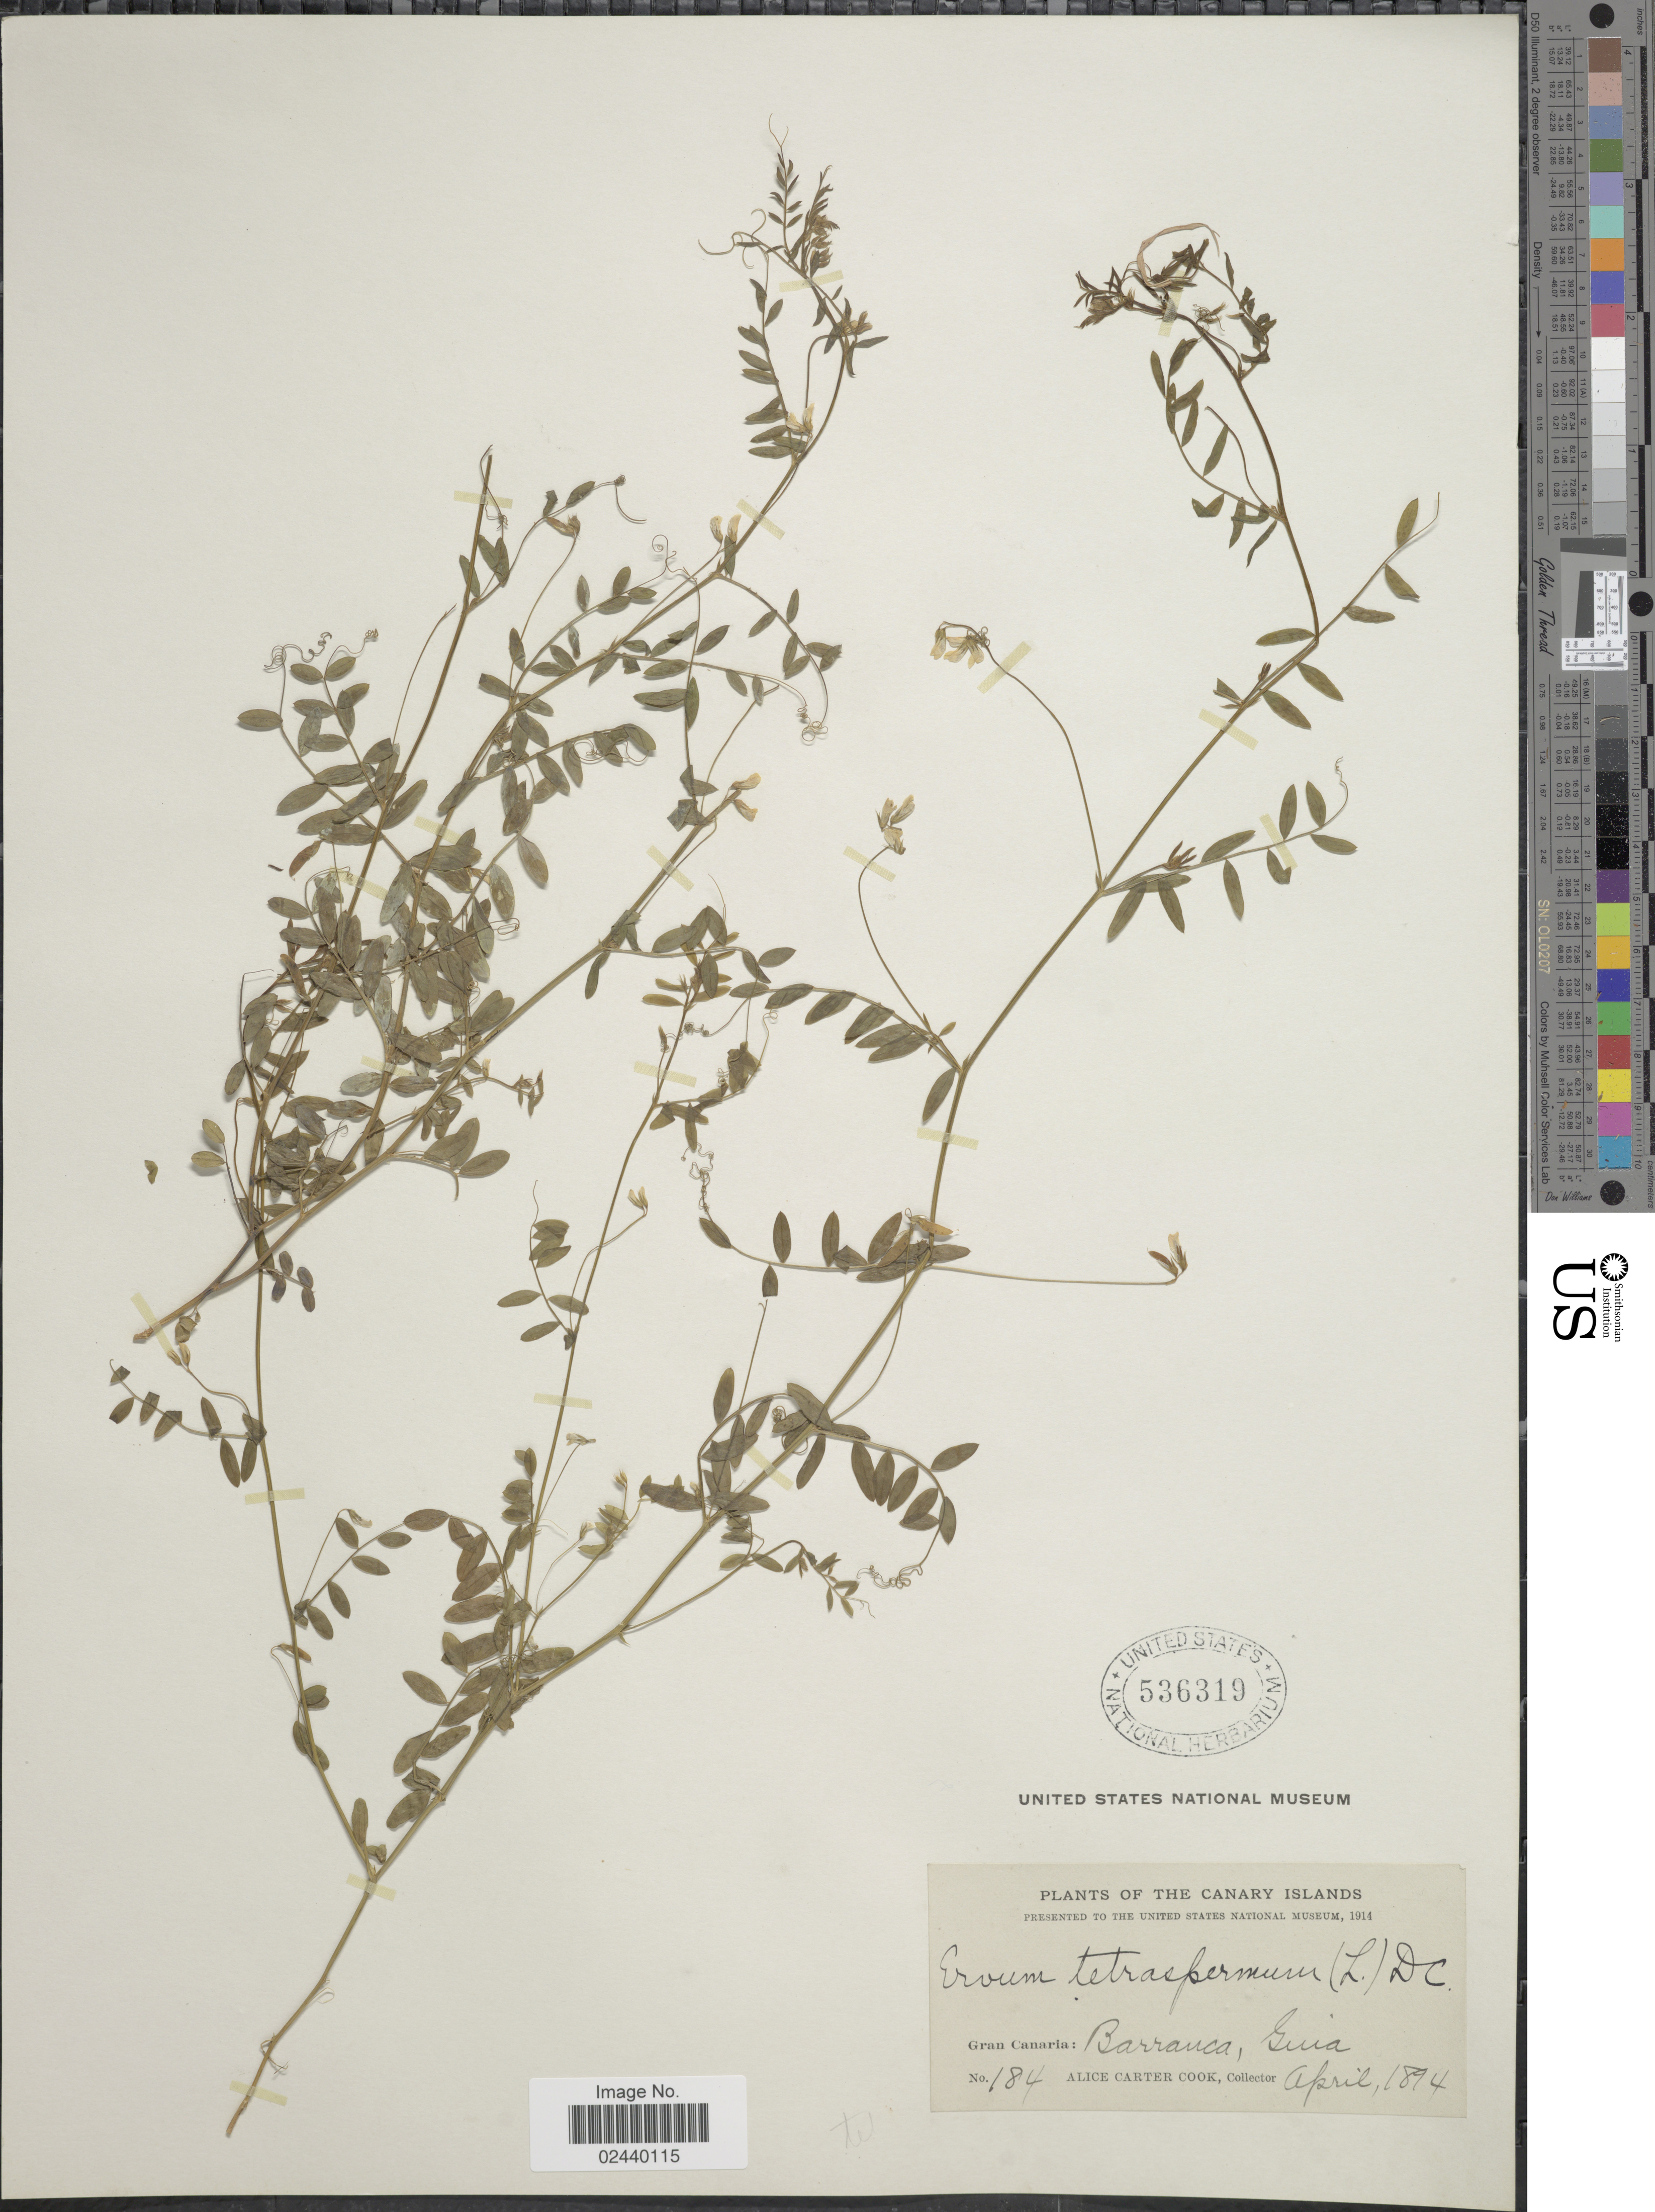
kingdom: Plantae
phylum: Tracheophyta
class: Magnoliopsida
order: Fabales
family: Fabaceae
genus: Vicia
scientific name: Vicia tetrasperma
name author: (L.) Schreb.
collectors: Alice C. Cook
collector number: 184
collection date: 1894-04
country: Spain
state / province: Canarias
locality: The Canary Islands, Gran Canaria: Barranca, Guia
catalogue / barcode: US 536319